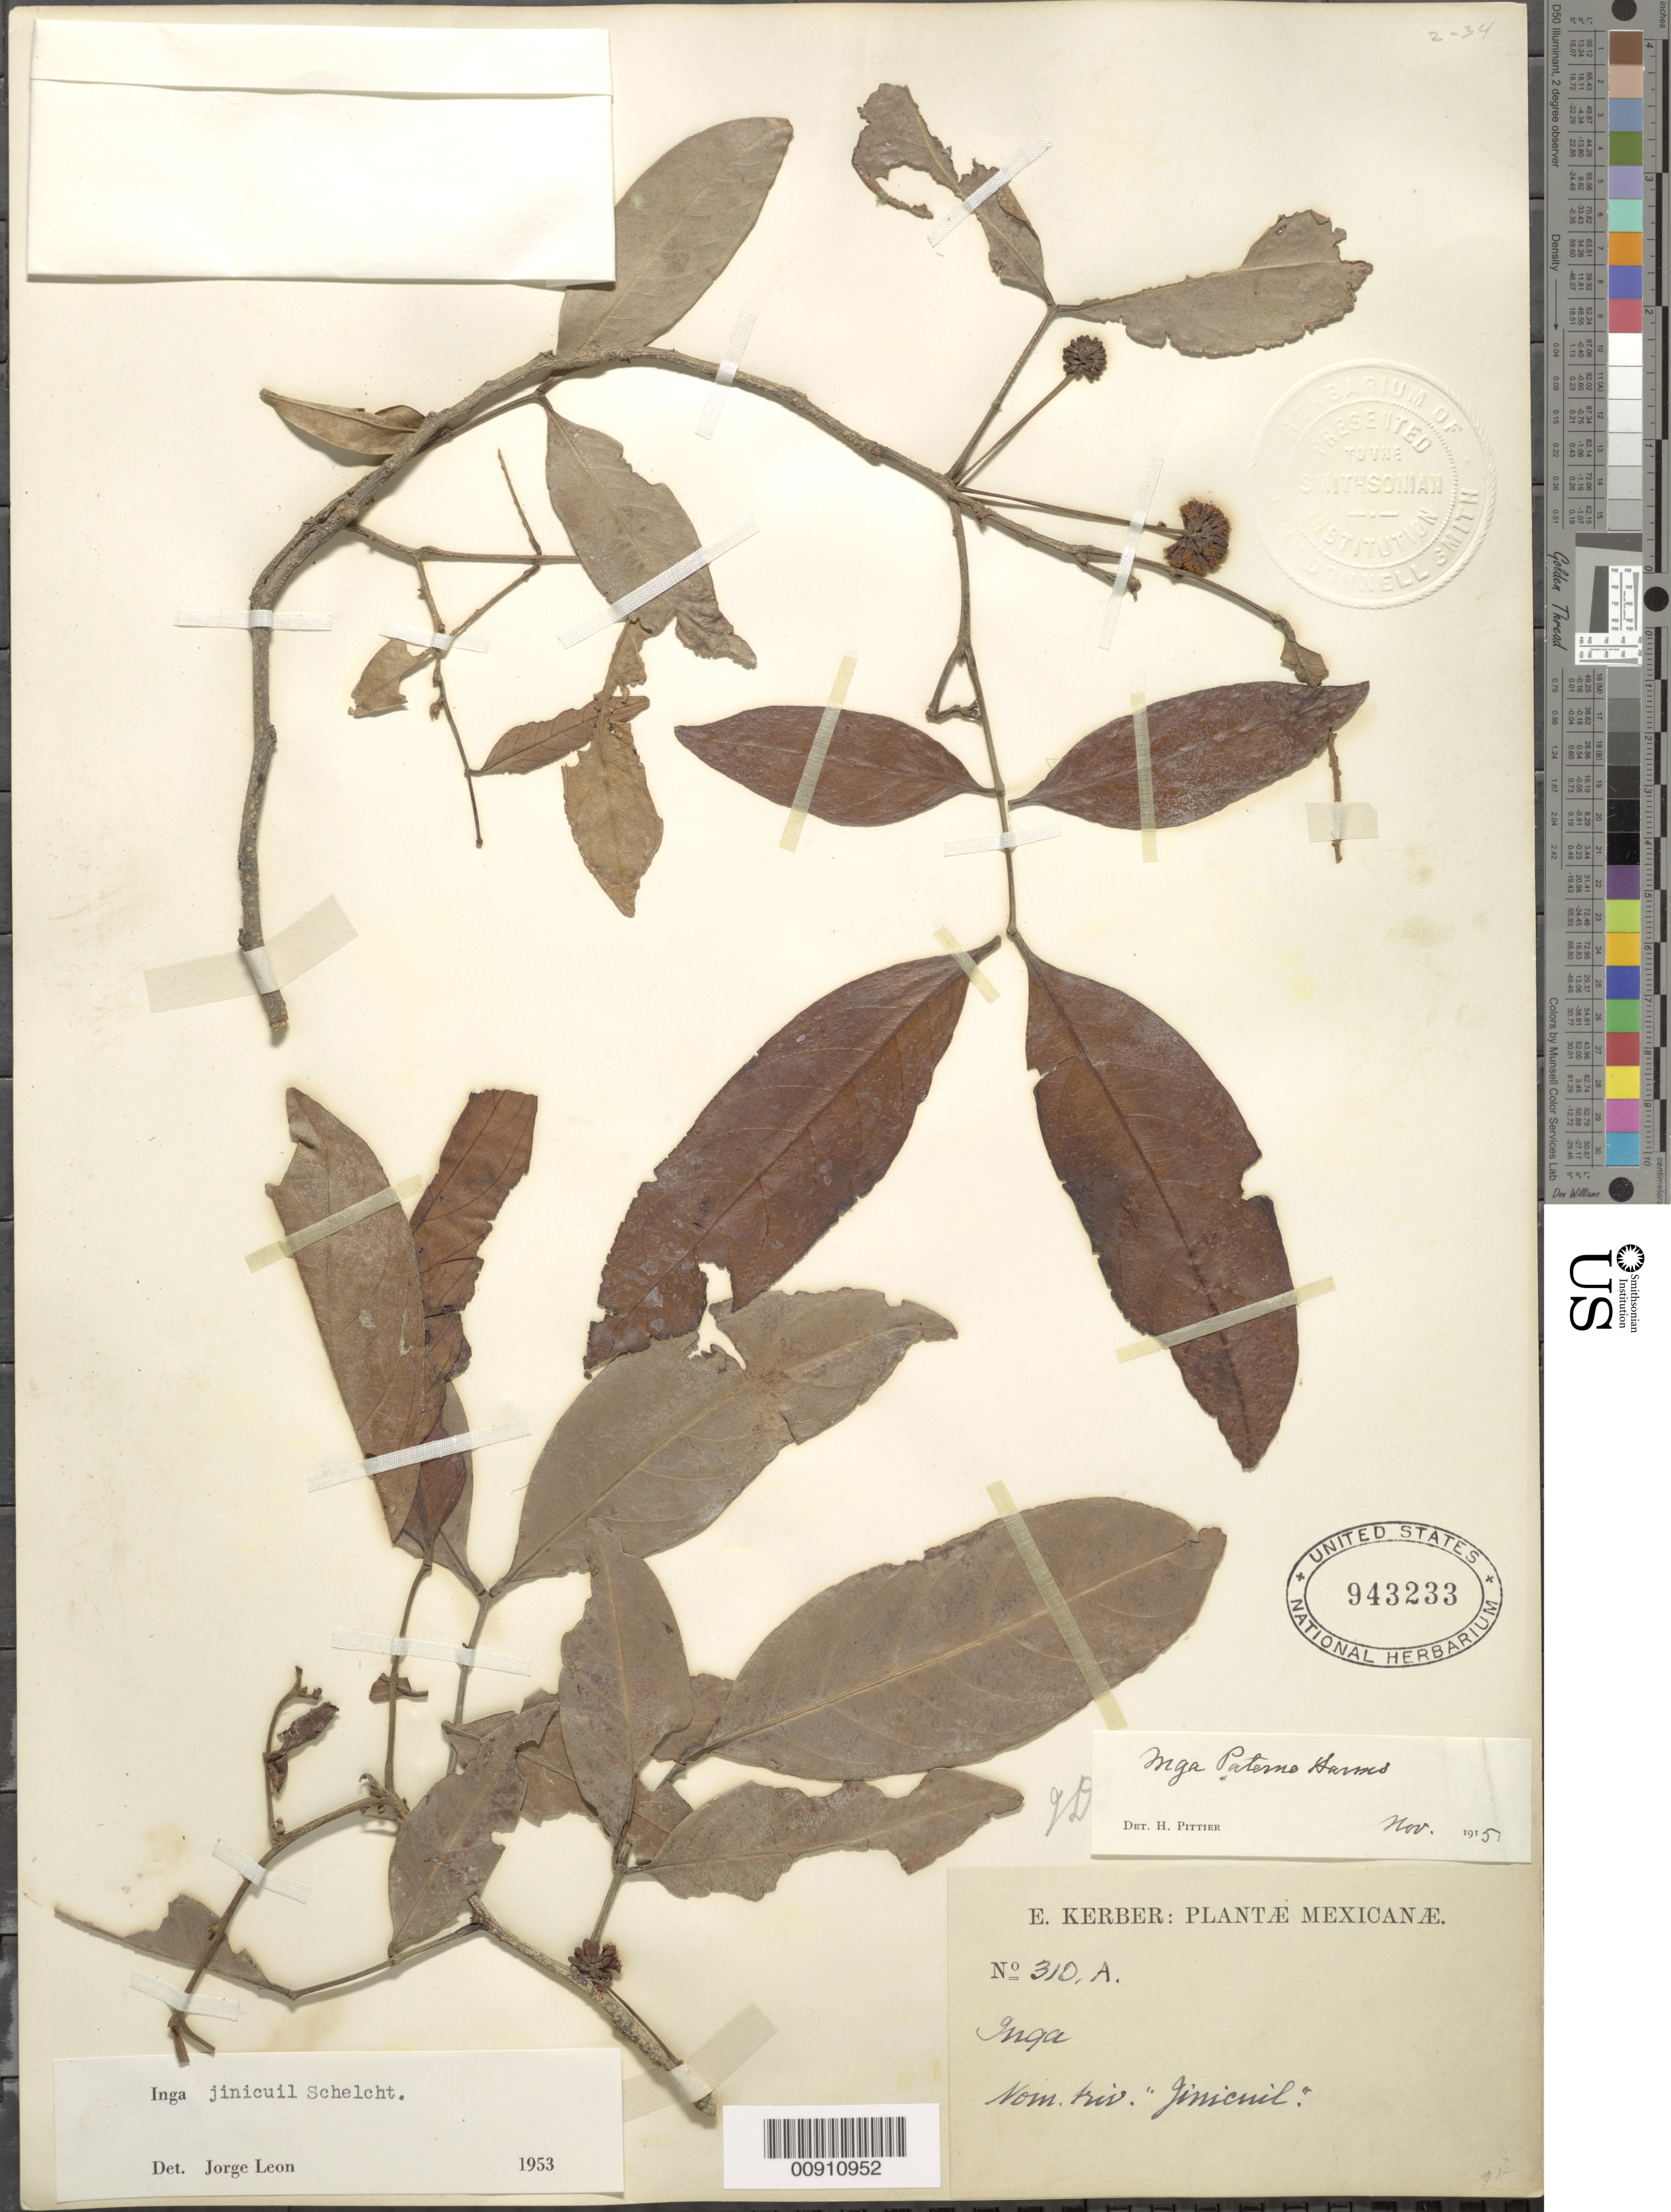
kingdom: Plantae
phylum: Tracheophyta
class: Magnoliopsida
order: Fabales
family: Fabaceae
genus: Inga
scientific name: Inga jinicuil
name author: Schltdl. & Cham. ex G. Don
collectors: E. Kerber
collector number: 310 A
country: Mexico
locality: Mexico.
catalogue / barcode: US 943233